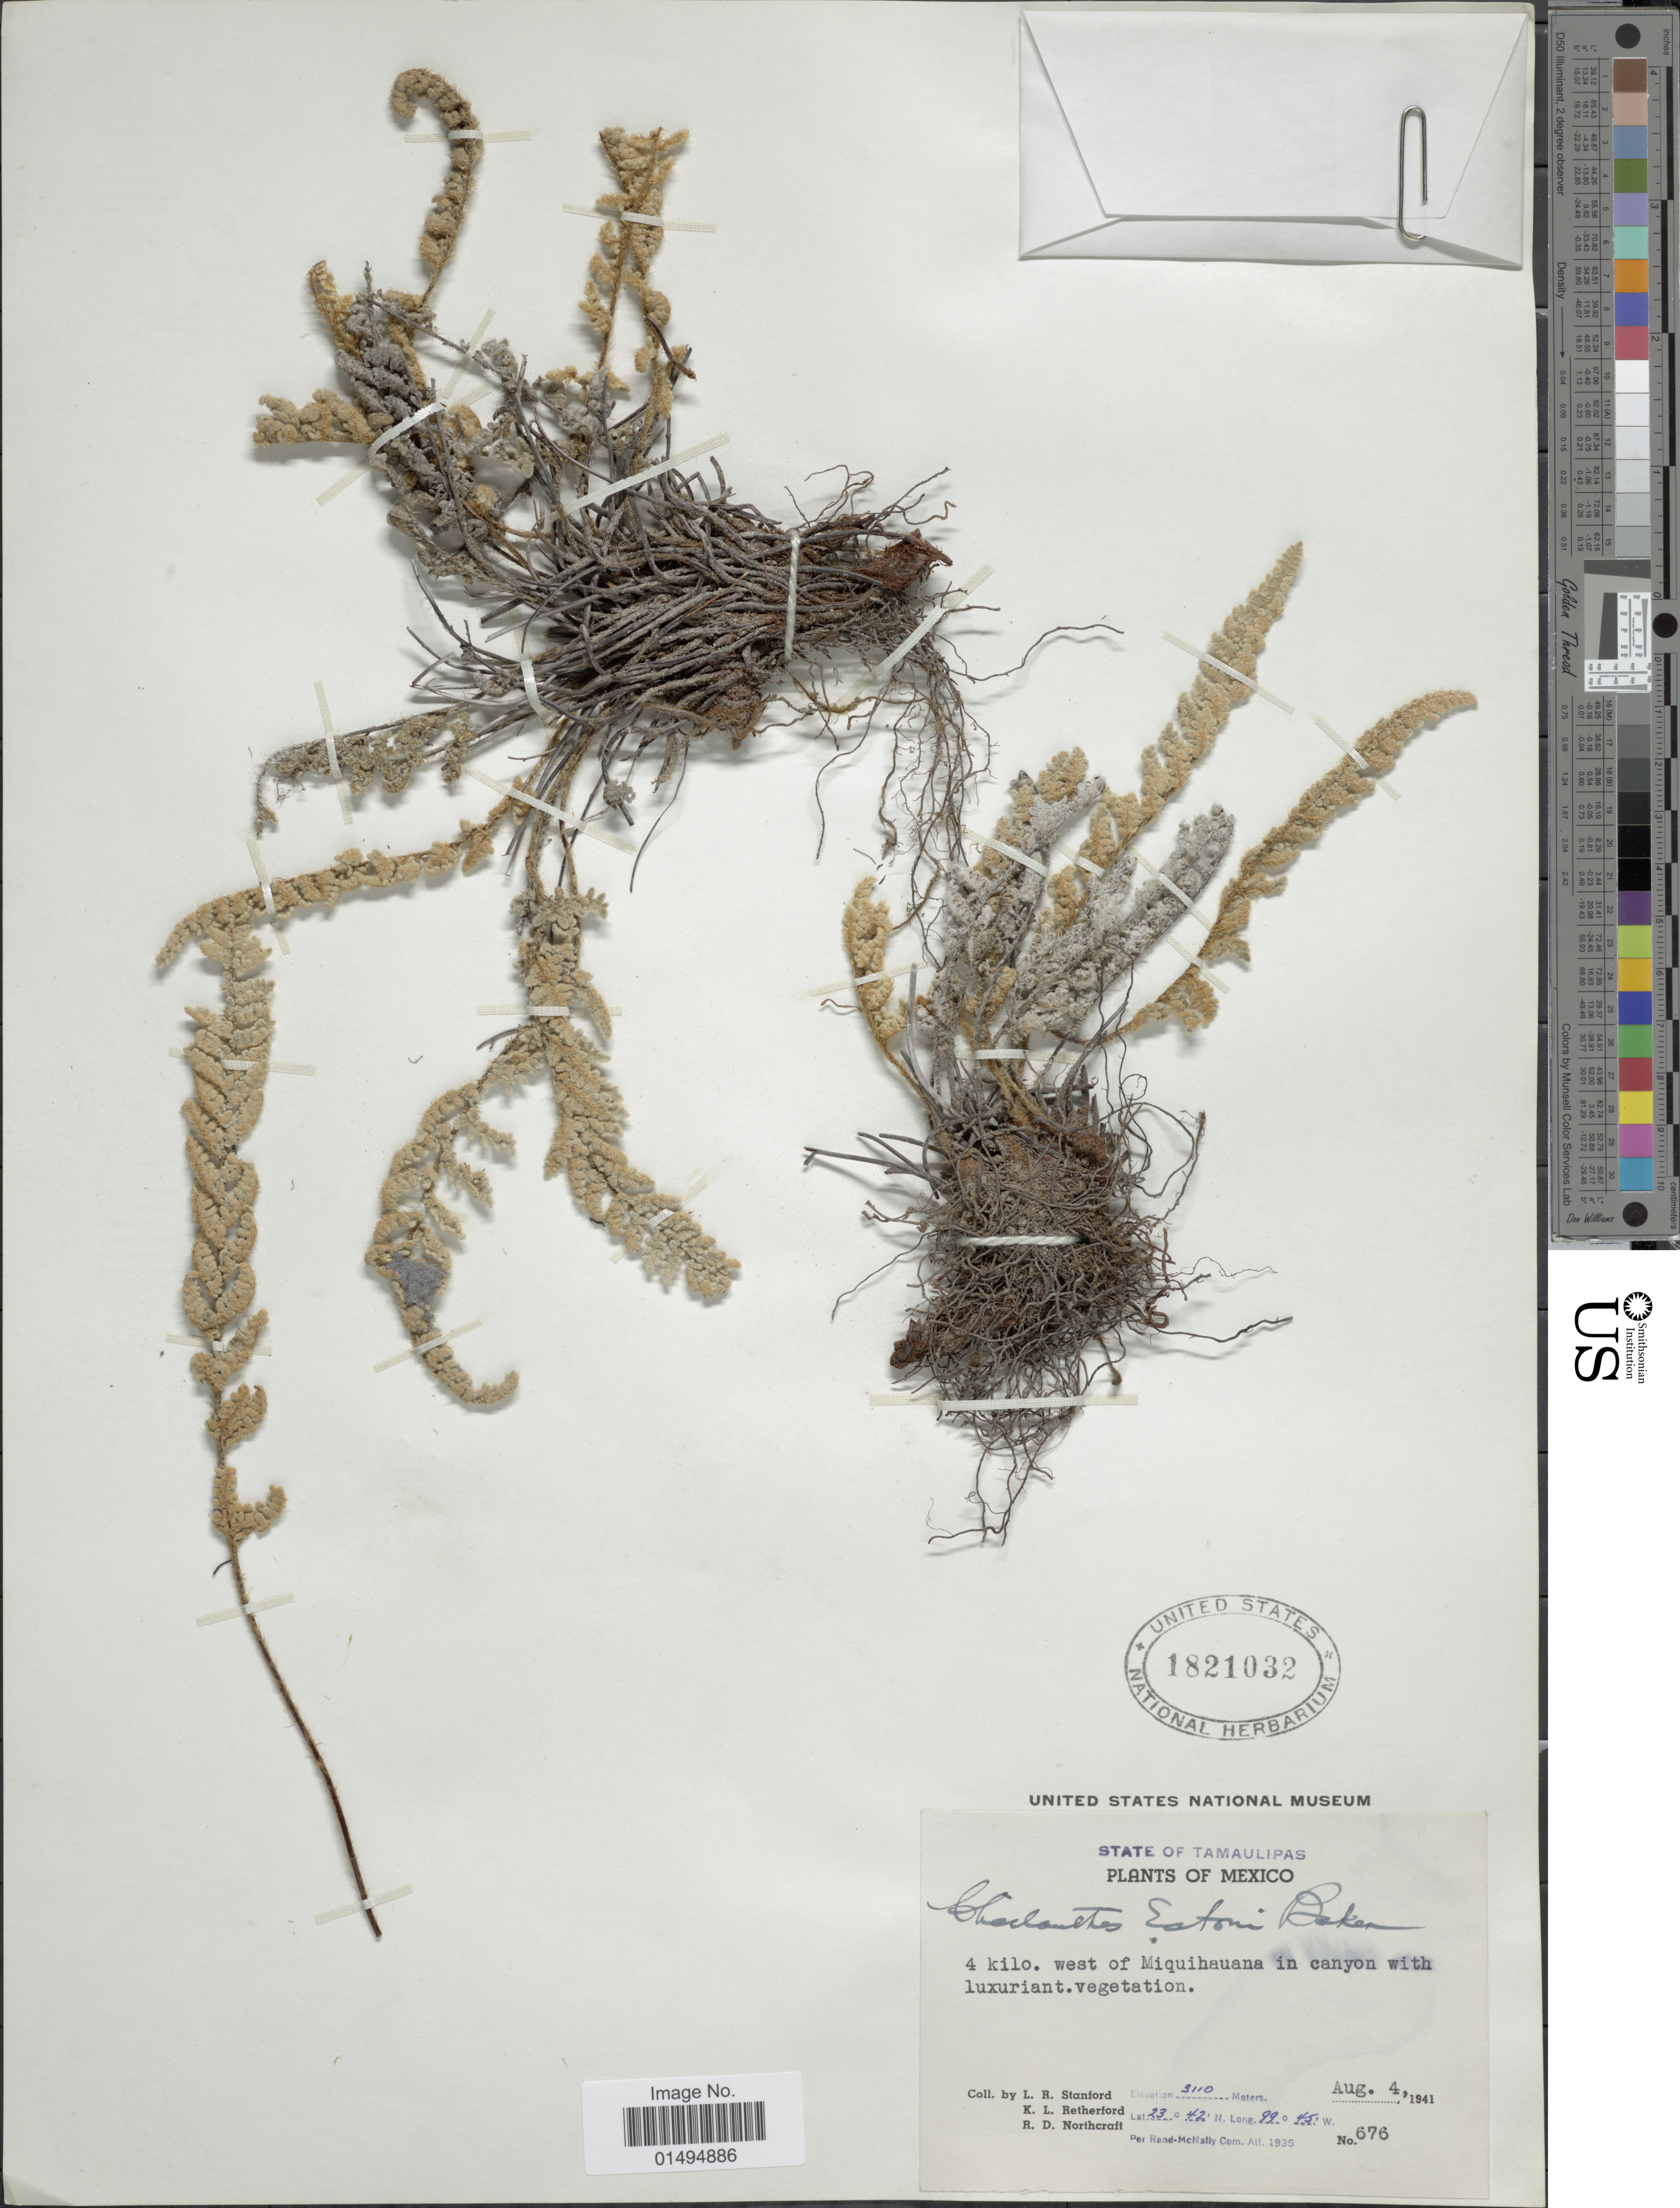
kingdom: Plantae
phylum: Tracheophyta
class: Polypodiopsida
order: Polypodiales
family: Pteridaceae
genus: Myriopteris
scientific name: Myriopteris rufa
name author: Fée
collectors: L. R. Stanford, K. Retherford & R. Northcraft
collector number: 676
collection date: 1941-08-04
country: Mexico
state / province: Tamaulipas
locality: State of Tamaulipas, 4 kilo. west of Miquihauana in canyon with luxuriant vegetation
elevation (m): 3110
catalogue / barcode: US 1821032